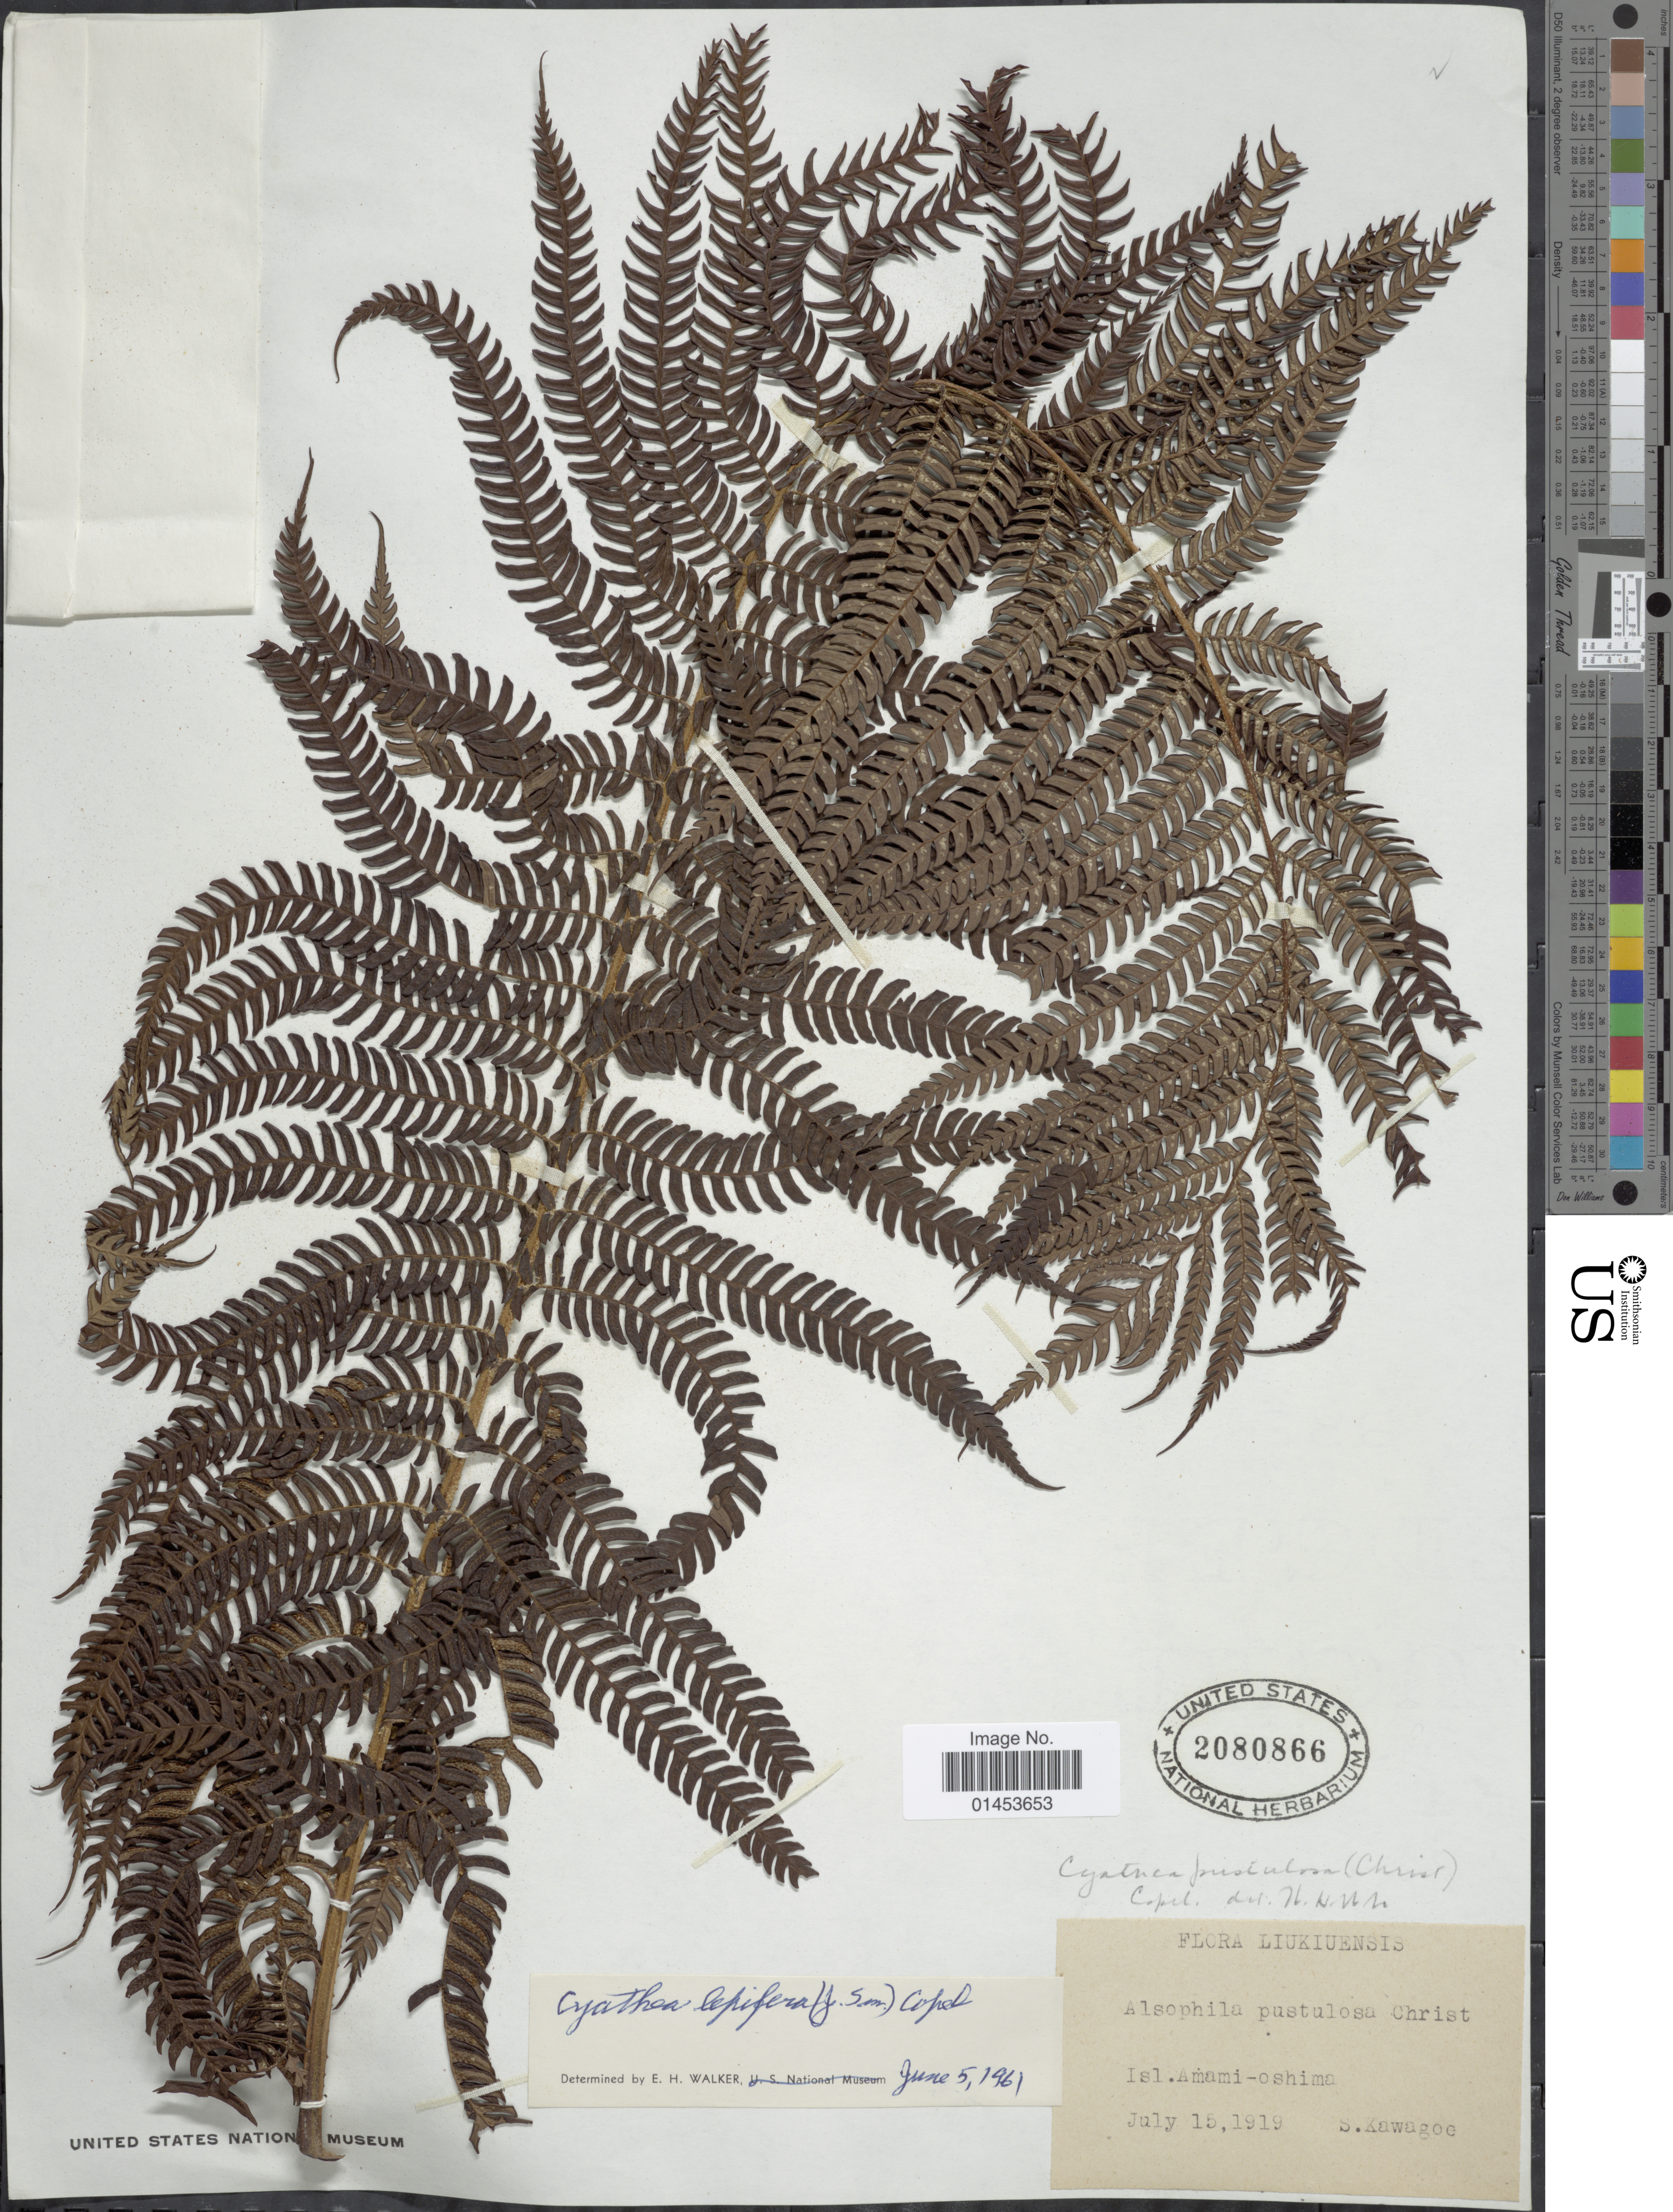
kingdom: Plantae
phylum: Tracheophyta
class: Polypodiopsida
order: Cyatheales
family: Cyatheaceae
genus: Cyathea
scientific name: Cyathea lepifera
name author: (J. Sm.) Copel.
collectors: S. Kawagoe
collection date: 1919-07-15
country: Japan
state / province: Okinawa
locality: Liukiuensis, Isl. Amami-Oshima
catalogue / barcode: US 2080866